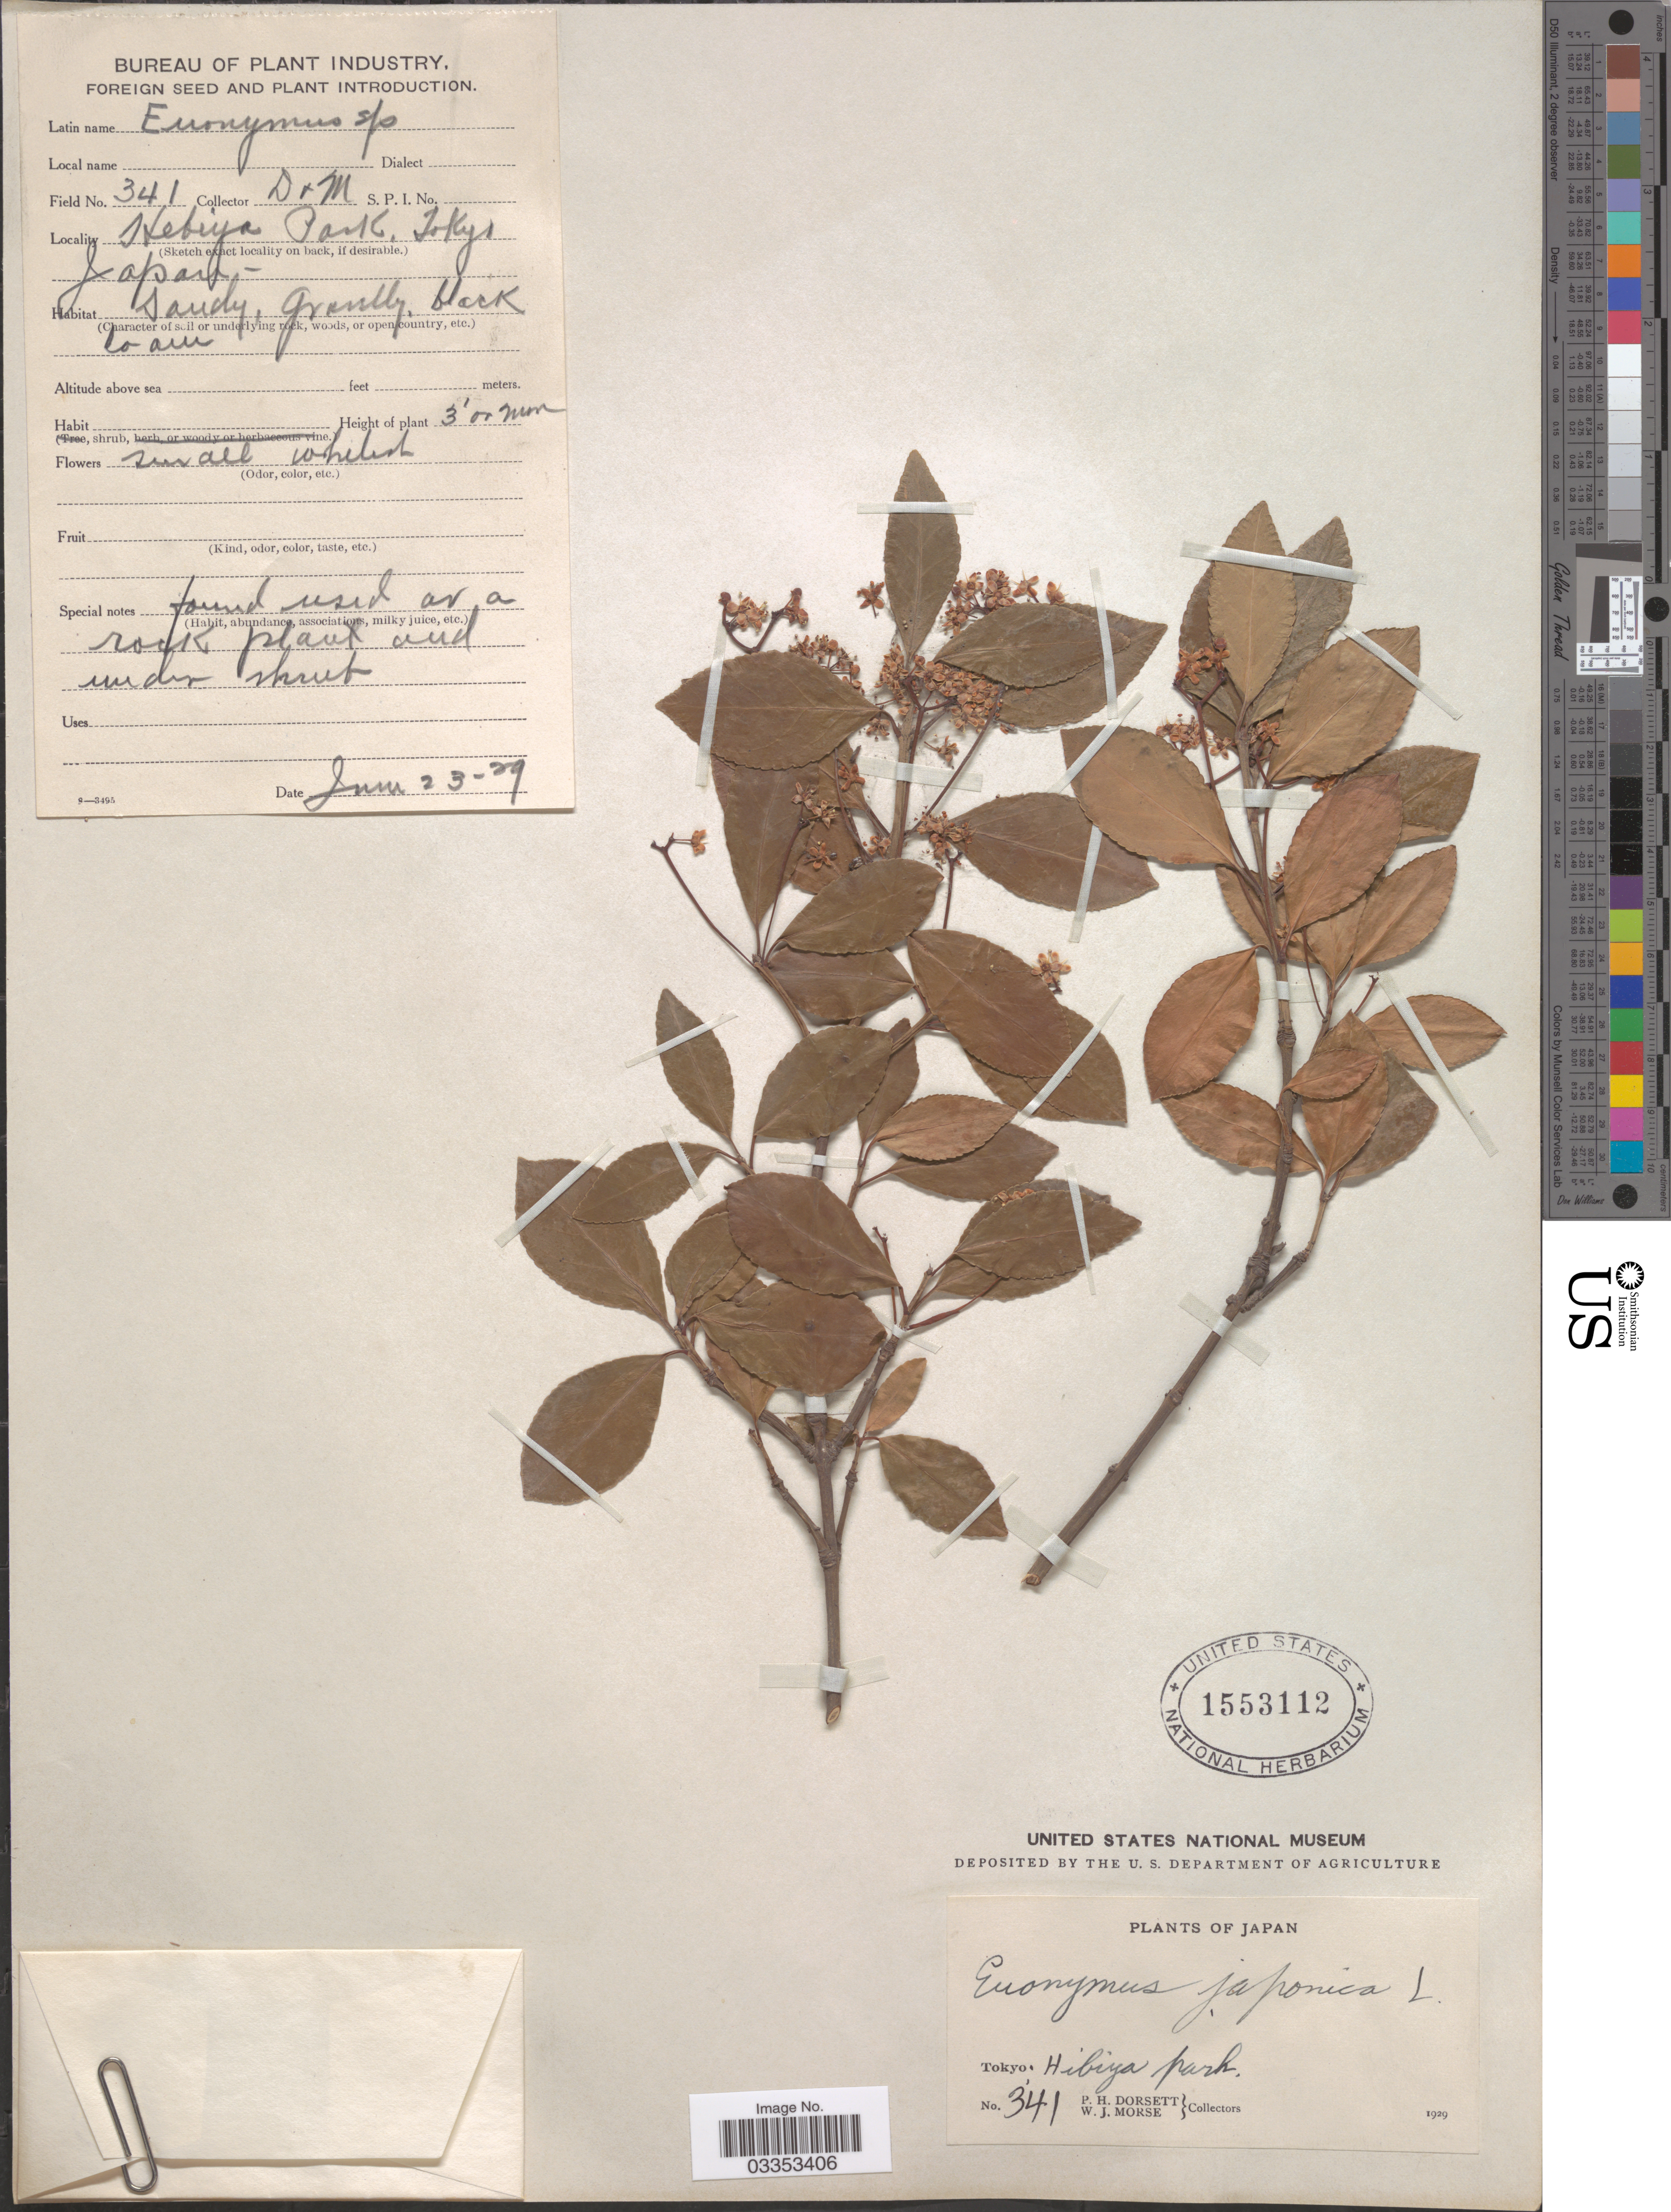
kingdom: Plantae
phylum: Tracheophyta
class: Magnoliopsida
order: Celastrales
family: Celastraceae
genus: Euonymus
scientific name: Euonymus japonicus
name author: Thunb.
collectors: P. H. Dorsett & W. J. Morse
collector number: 341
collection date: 1929-06-23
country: Japan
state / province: Tokyo, Federal City of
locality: Hibiya park.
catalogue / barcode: US 1553112